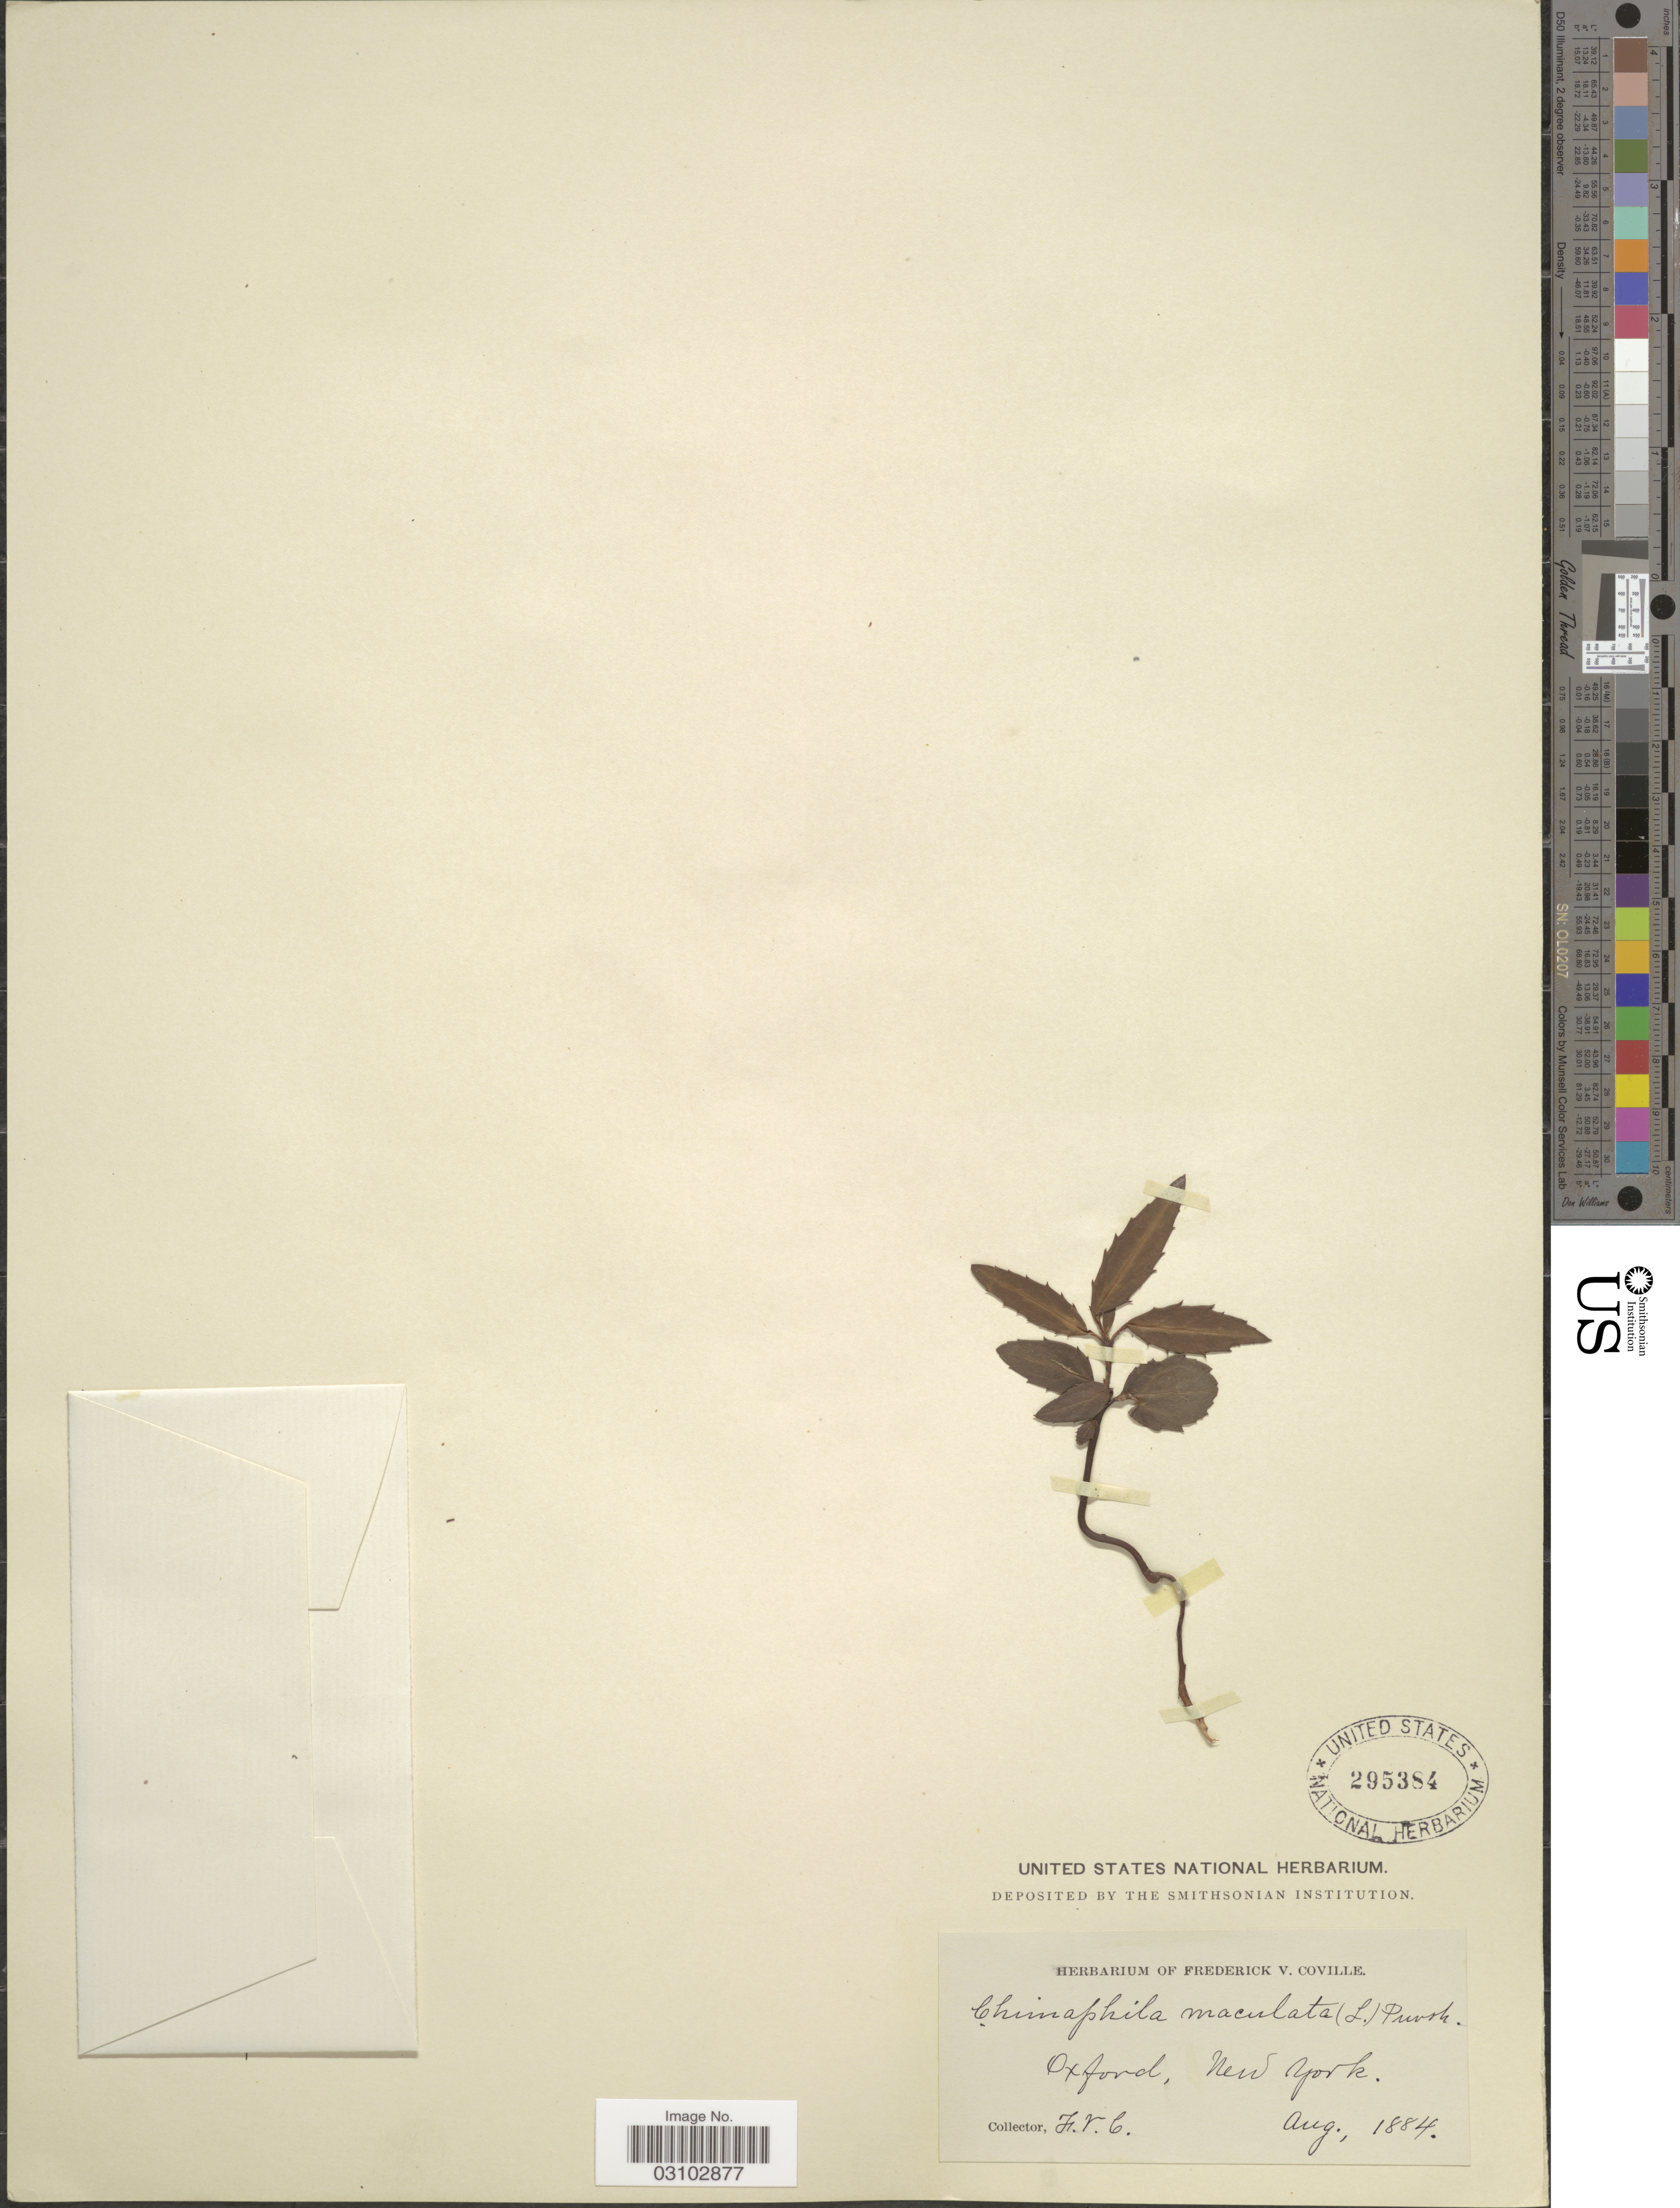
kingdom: Plantae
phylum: Tracheophyta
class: Magnoliopsida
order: Ericales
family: Ericaceae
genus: Chimaphila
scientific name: Chimaphila maculata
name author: (L.) Pursh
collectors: F. V. Coville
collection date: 1884-08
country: United States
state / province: New York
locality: Oxford.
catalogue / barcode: US 295384